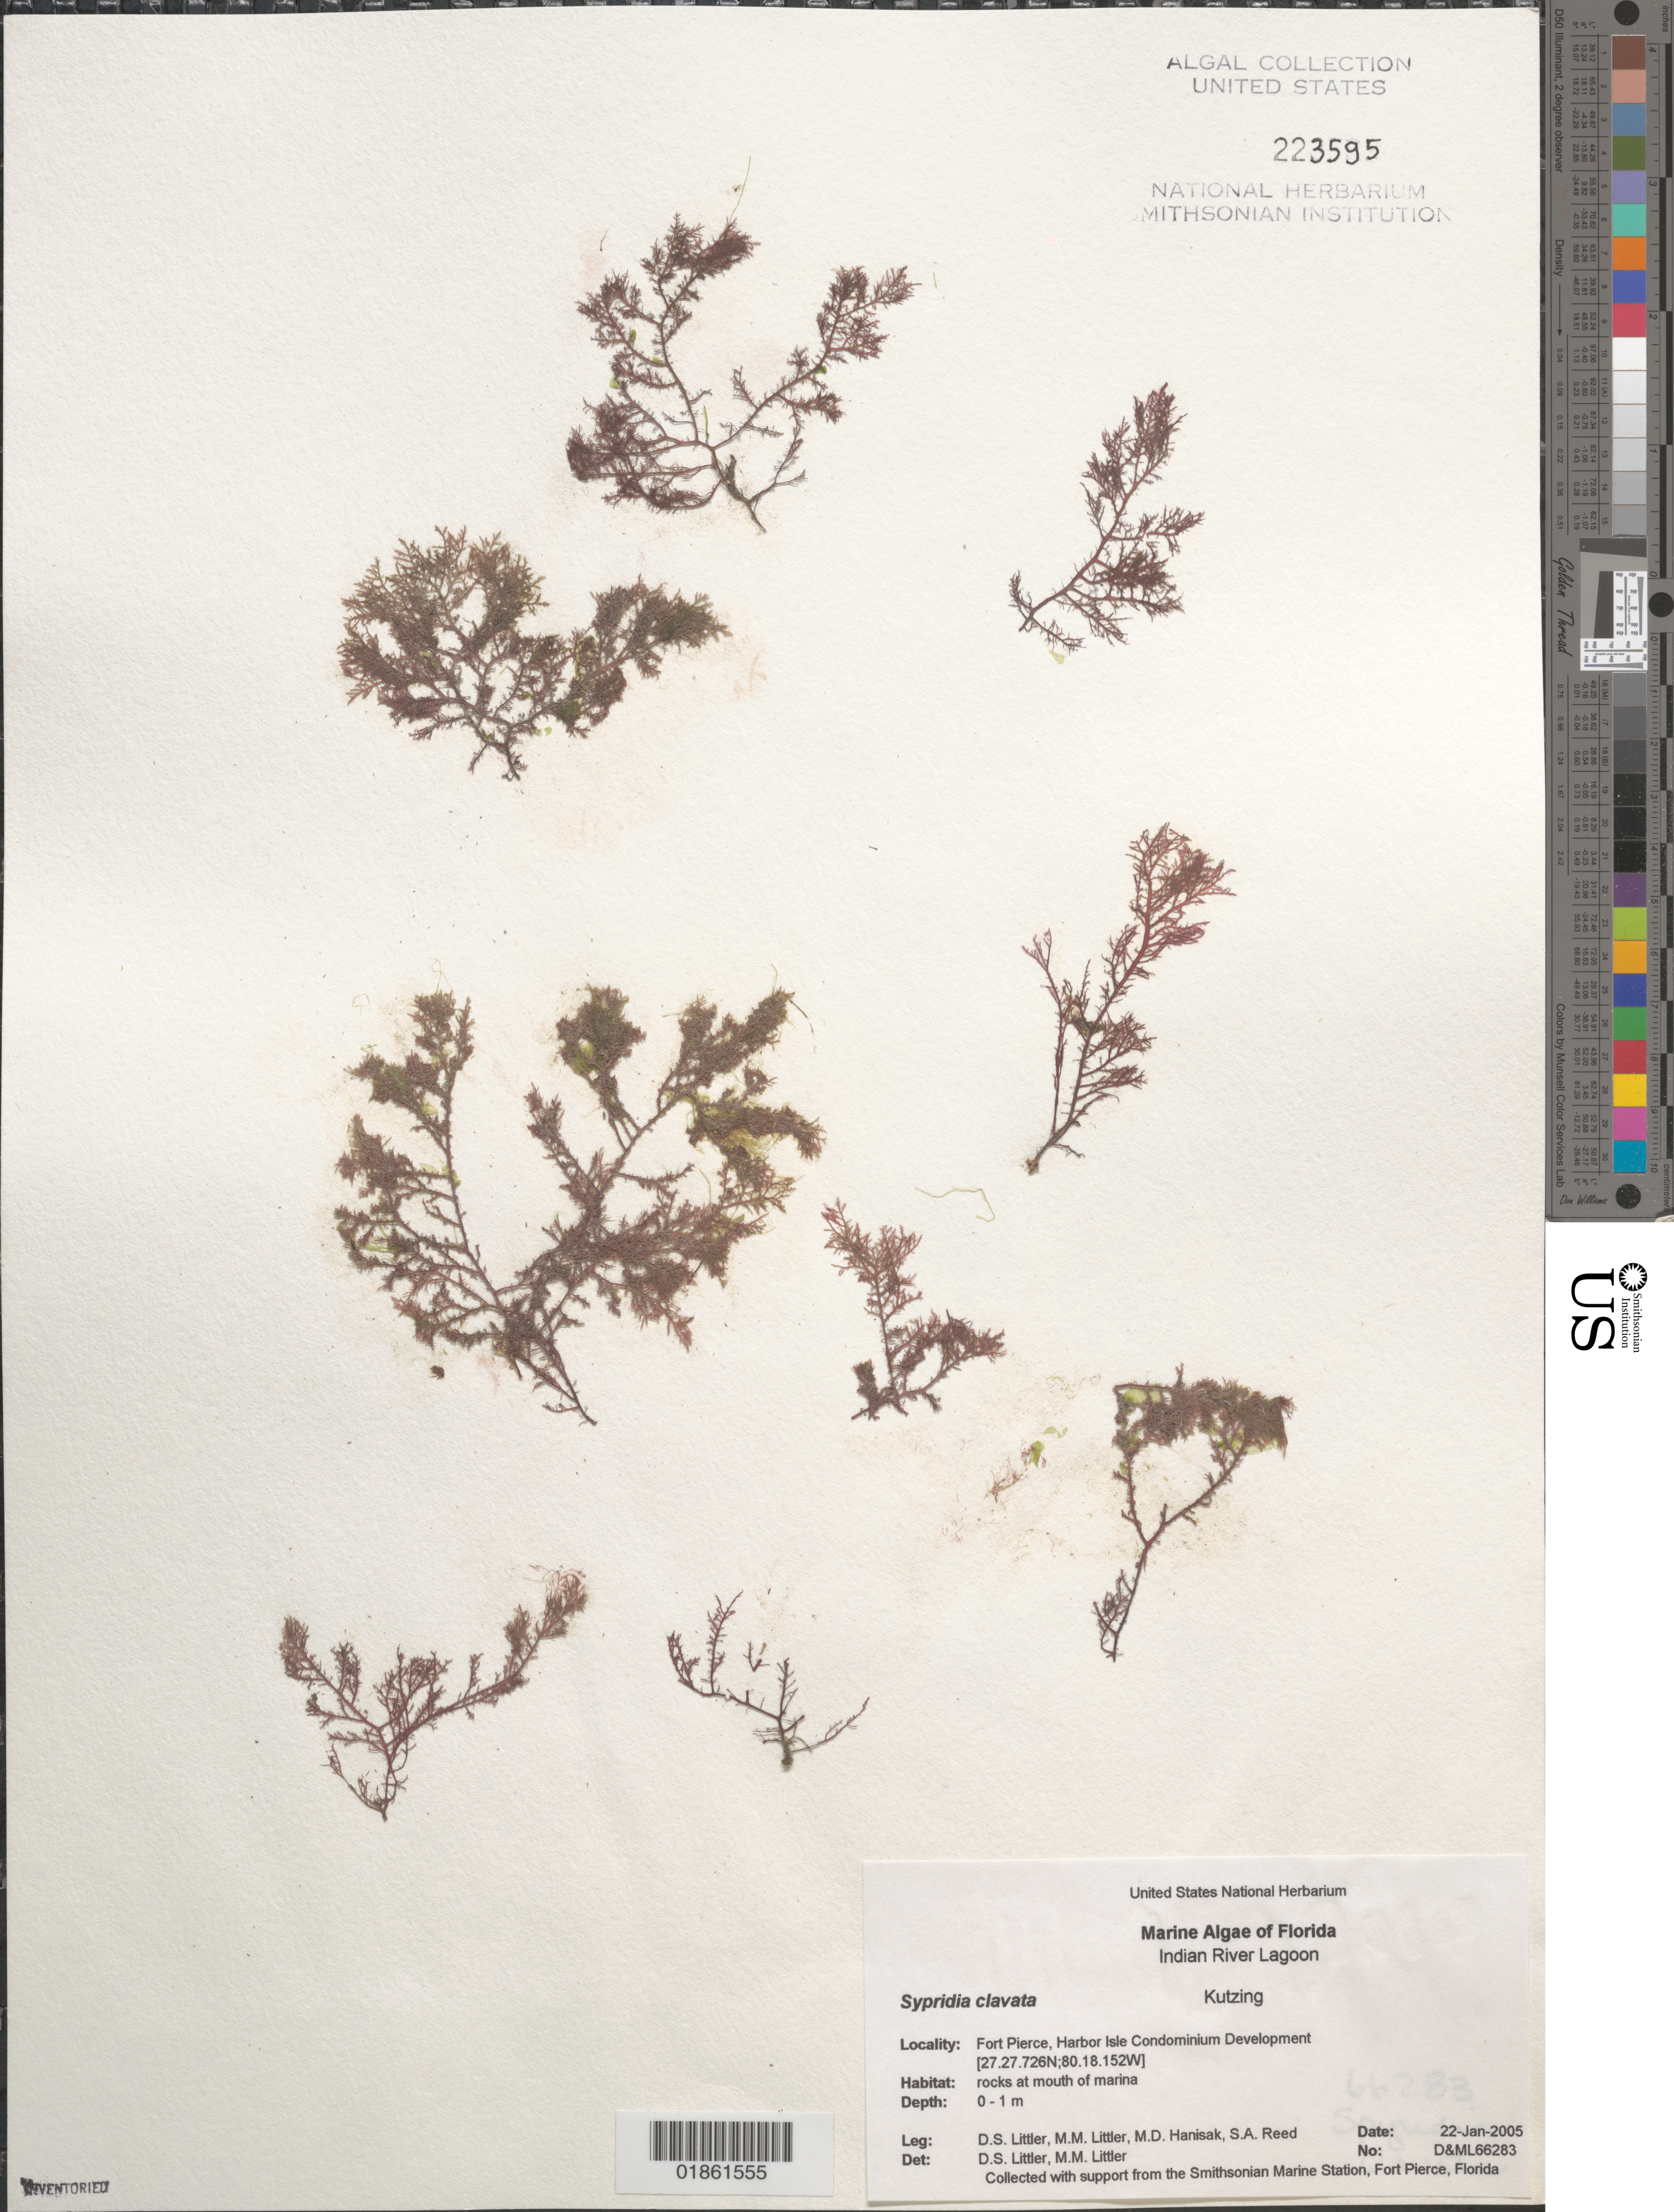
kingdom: Plantae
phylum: Rhodophyta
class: Florideophyceae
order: Ceramiales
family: Spyridiaceae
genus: Spyridia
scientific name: Spyridia clavata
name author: Kütz.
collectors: D. S. Littler, M. Hanisak & S. Reed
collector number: D&ML66283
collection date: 2005-01-22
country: United States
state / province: Florida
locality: Indian River Lagoon. Fort Pierce, Harbor Isle Condominium Development.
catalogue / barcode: US 223595